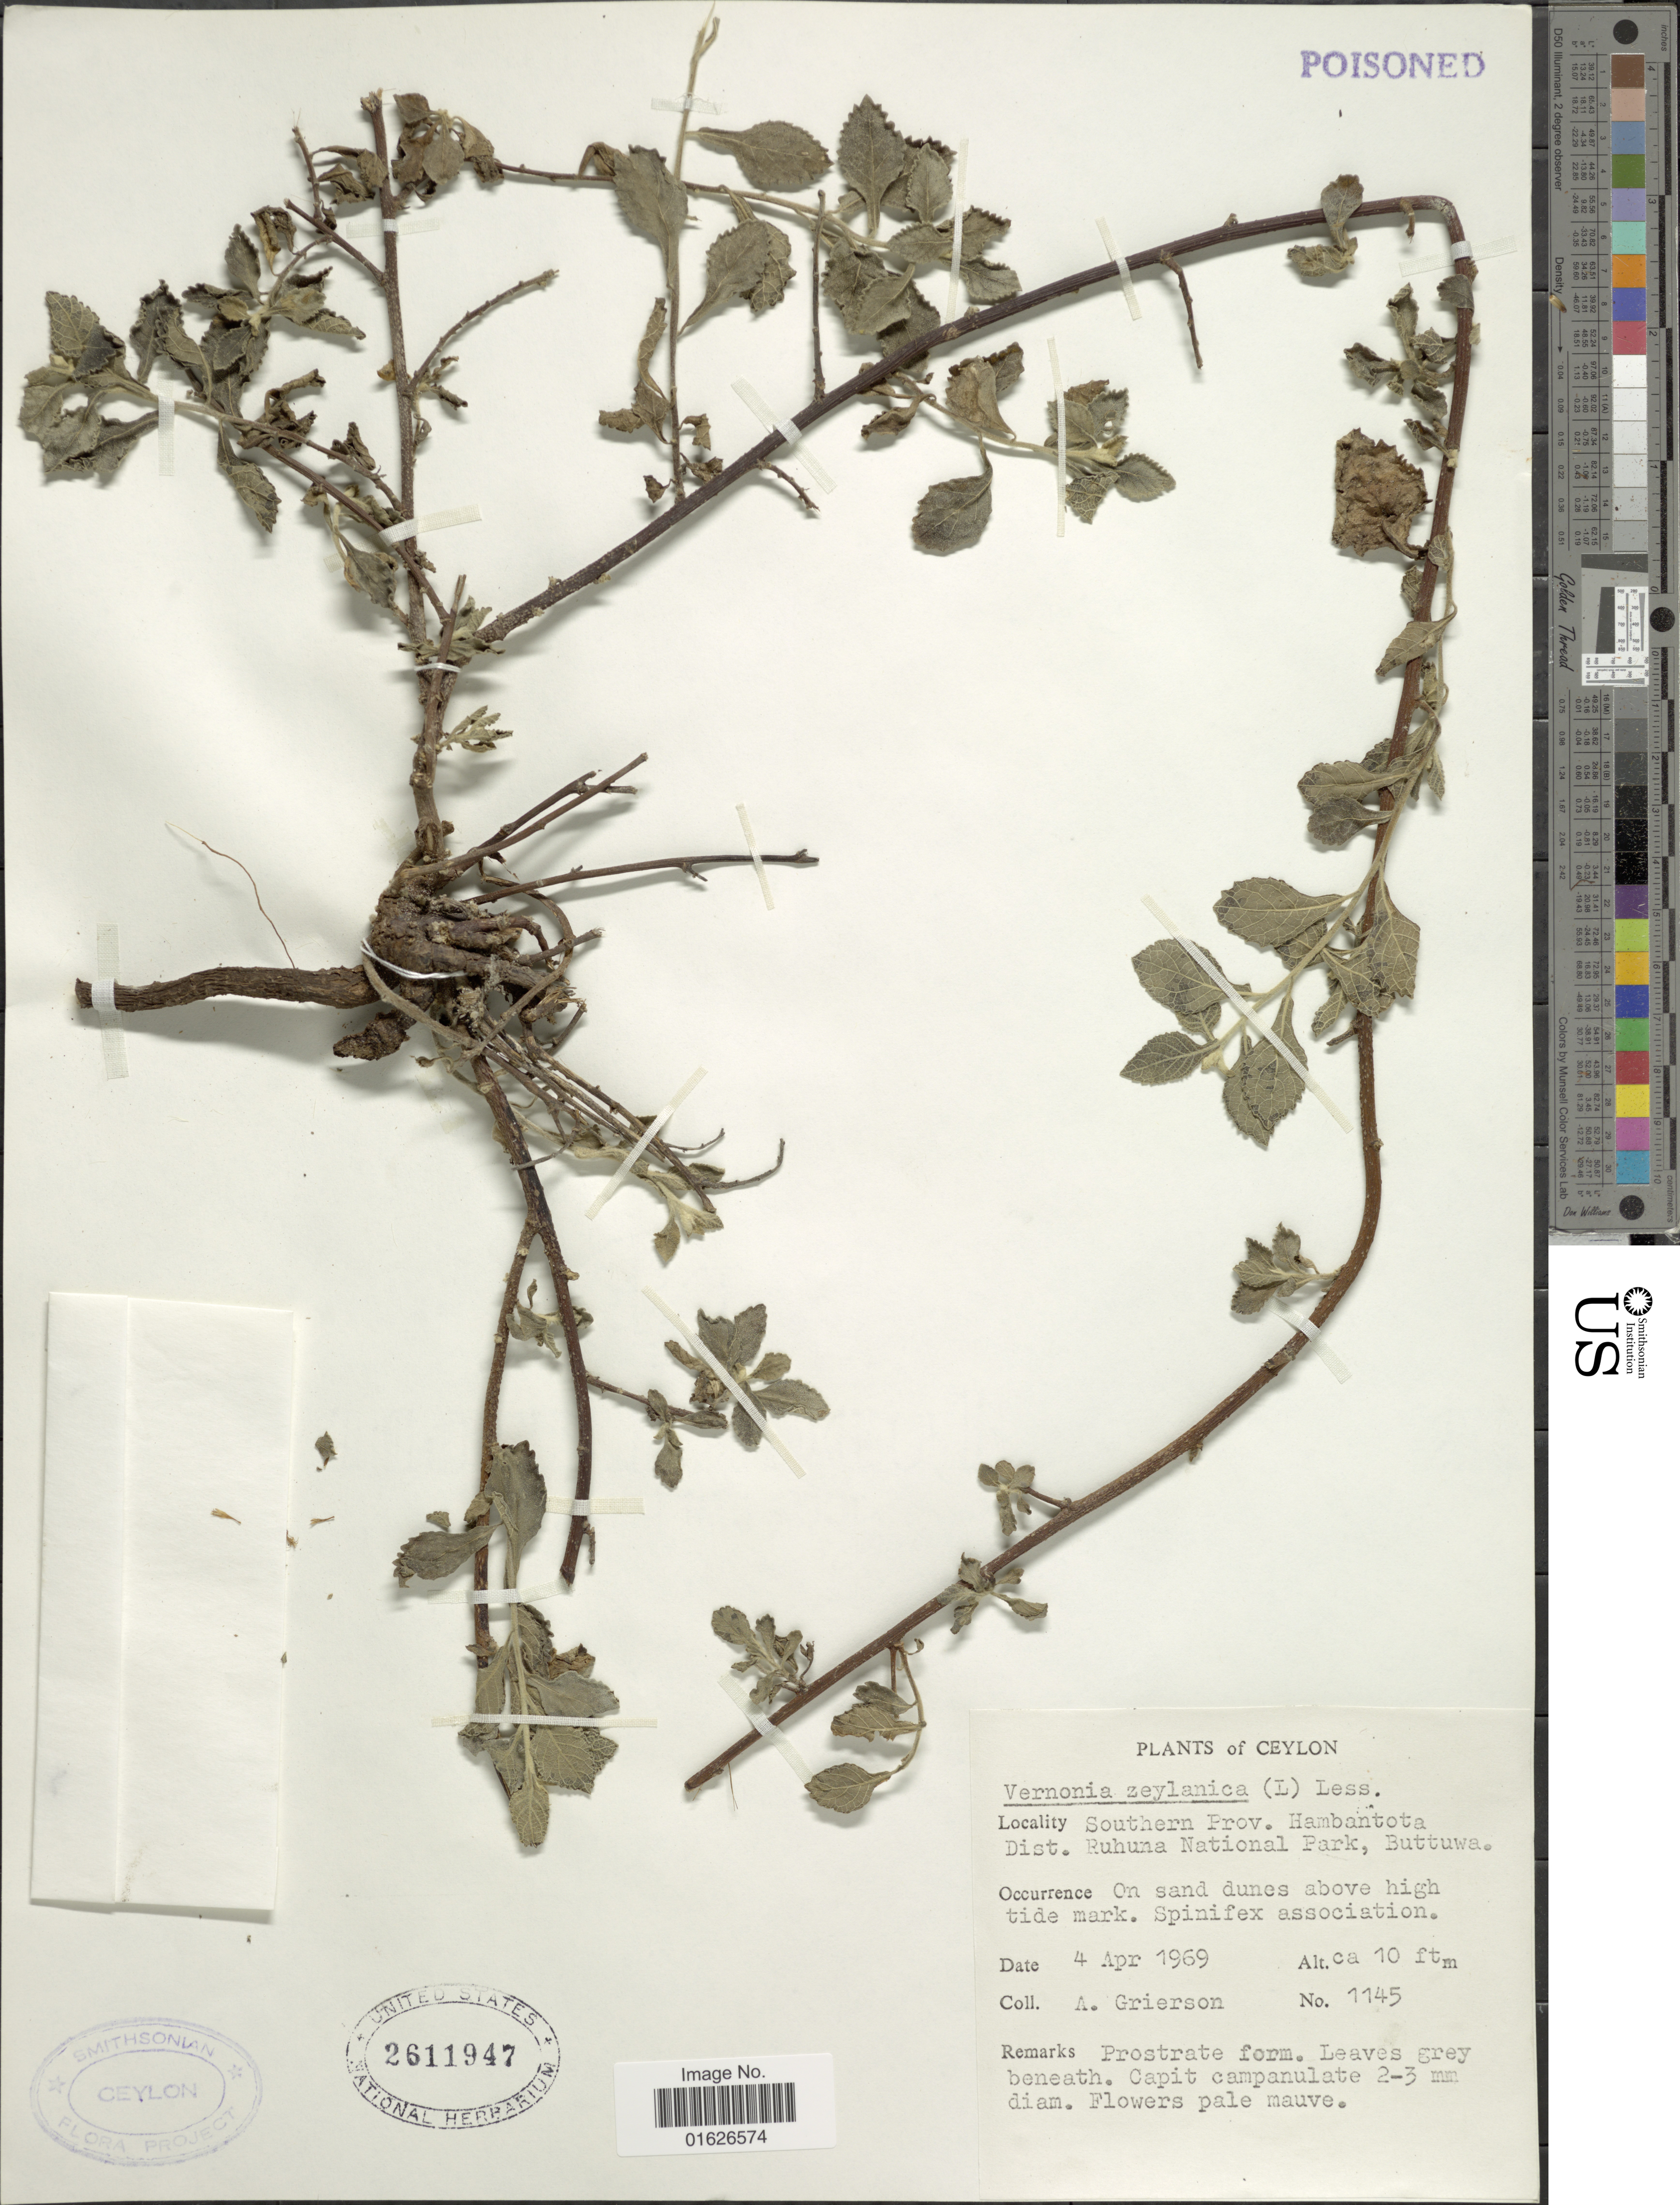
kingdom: Plantae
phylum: Tracheophyta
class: Magnoliopsida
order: Asterales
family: Asteraceae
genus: Jeffreycia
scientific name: Jeffreycia zeylanica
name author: (L.) H. Rob.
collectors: A. Grierson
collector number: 1145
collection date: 1969-04-04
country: Sri Lanka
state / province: Southern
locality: Ceylon, Southern Prov. Hambantota, Dist. Ruhuna National Park, Buttuwa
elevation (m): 3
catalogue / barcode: US 2611947